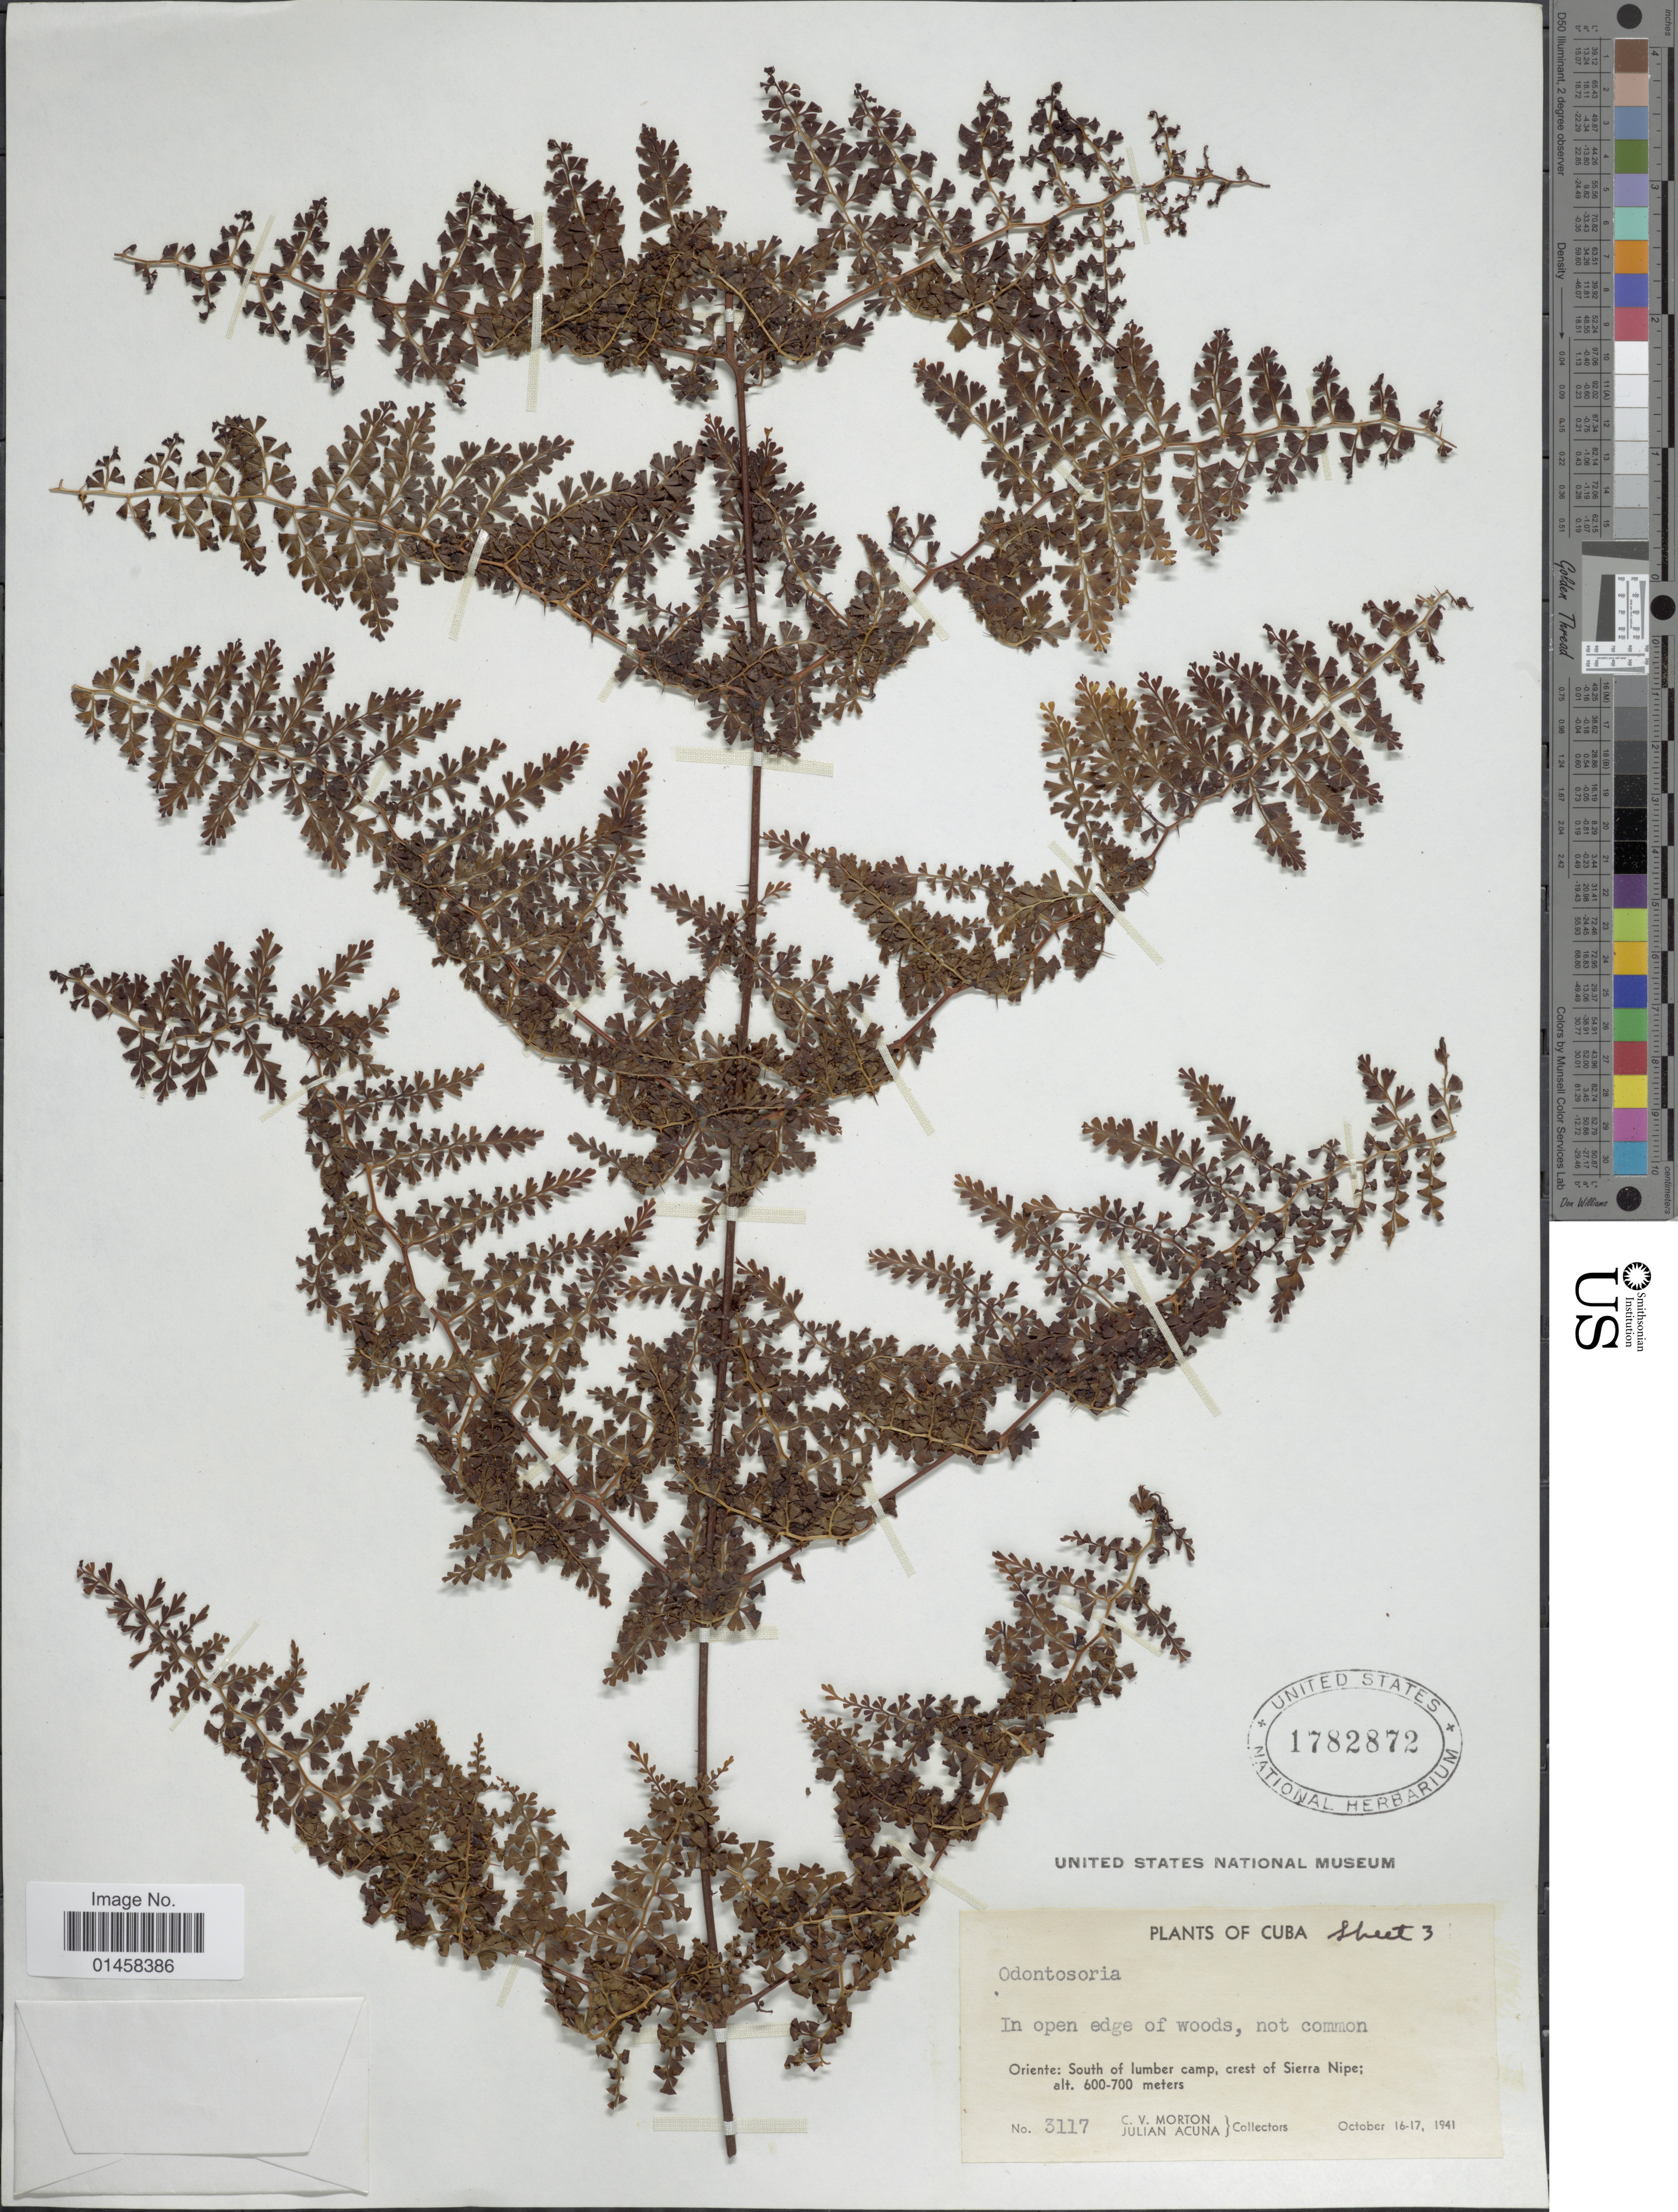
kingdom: Plantae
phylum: Tracheophyta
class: Polypodiopsida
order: Polypodiales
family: Lindsaeaceae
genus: Odontosoria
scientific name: Odontosoria aculeata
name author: (L.) J. Sm.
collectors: C. V. Morton & J. B. Acuña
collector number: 3117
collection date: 1941-10-16/1941-10-17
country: Cuba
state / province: Oriente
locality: South of lumber camp, crest of Sierra Nipe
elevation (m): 600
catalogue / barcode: US 1782872